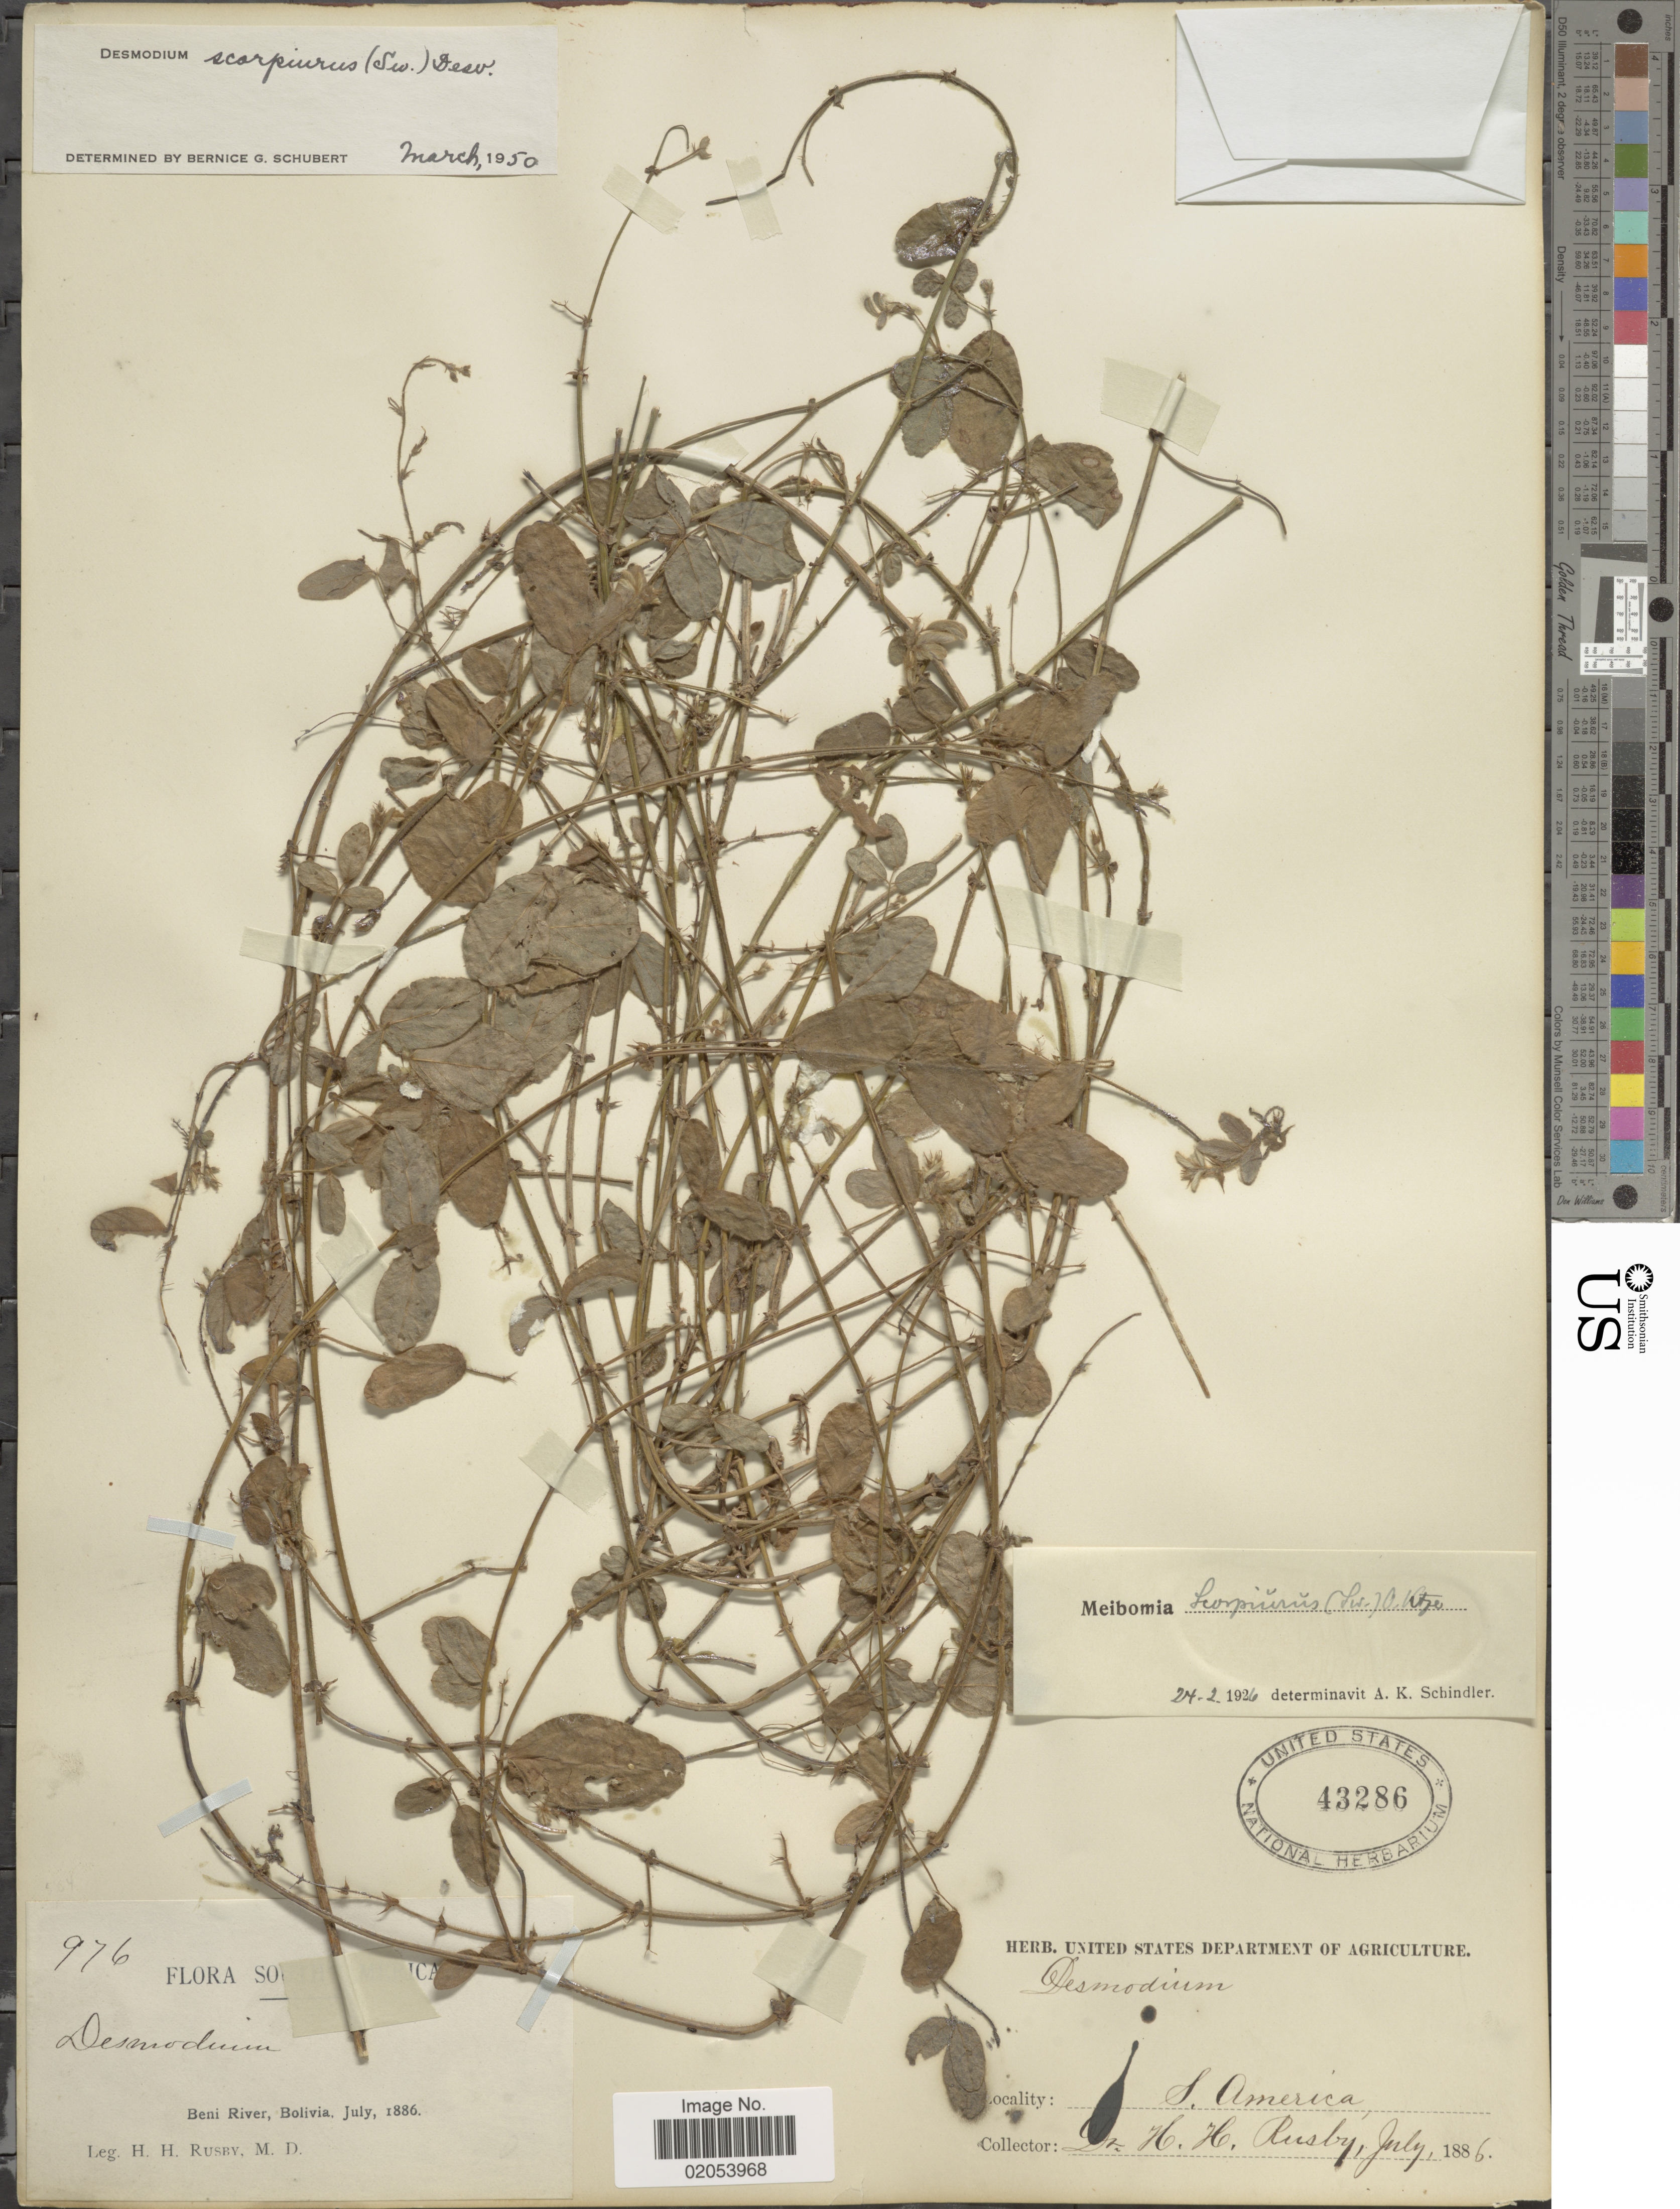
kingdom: Plantae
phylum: Tracheophyta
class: Magnoliopsida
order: Fabales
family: Fabaceae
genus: Desmodium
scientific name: Desmodium scorpiurus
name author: (Sw.) Desv. ex DC.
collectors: H. H. Rusby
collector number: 976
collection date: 1886-07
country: Bolivia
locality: Beni River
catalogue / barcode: US 43286